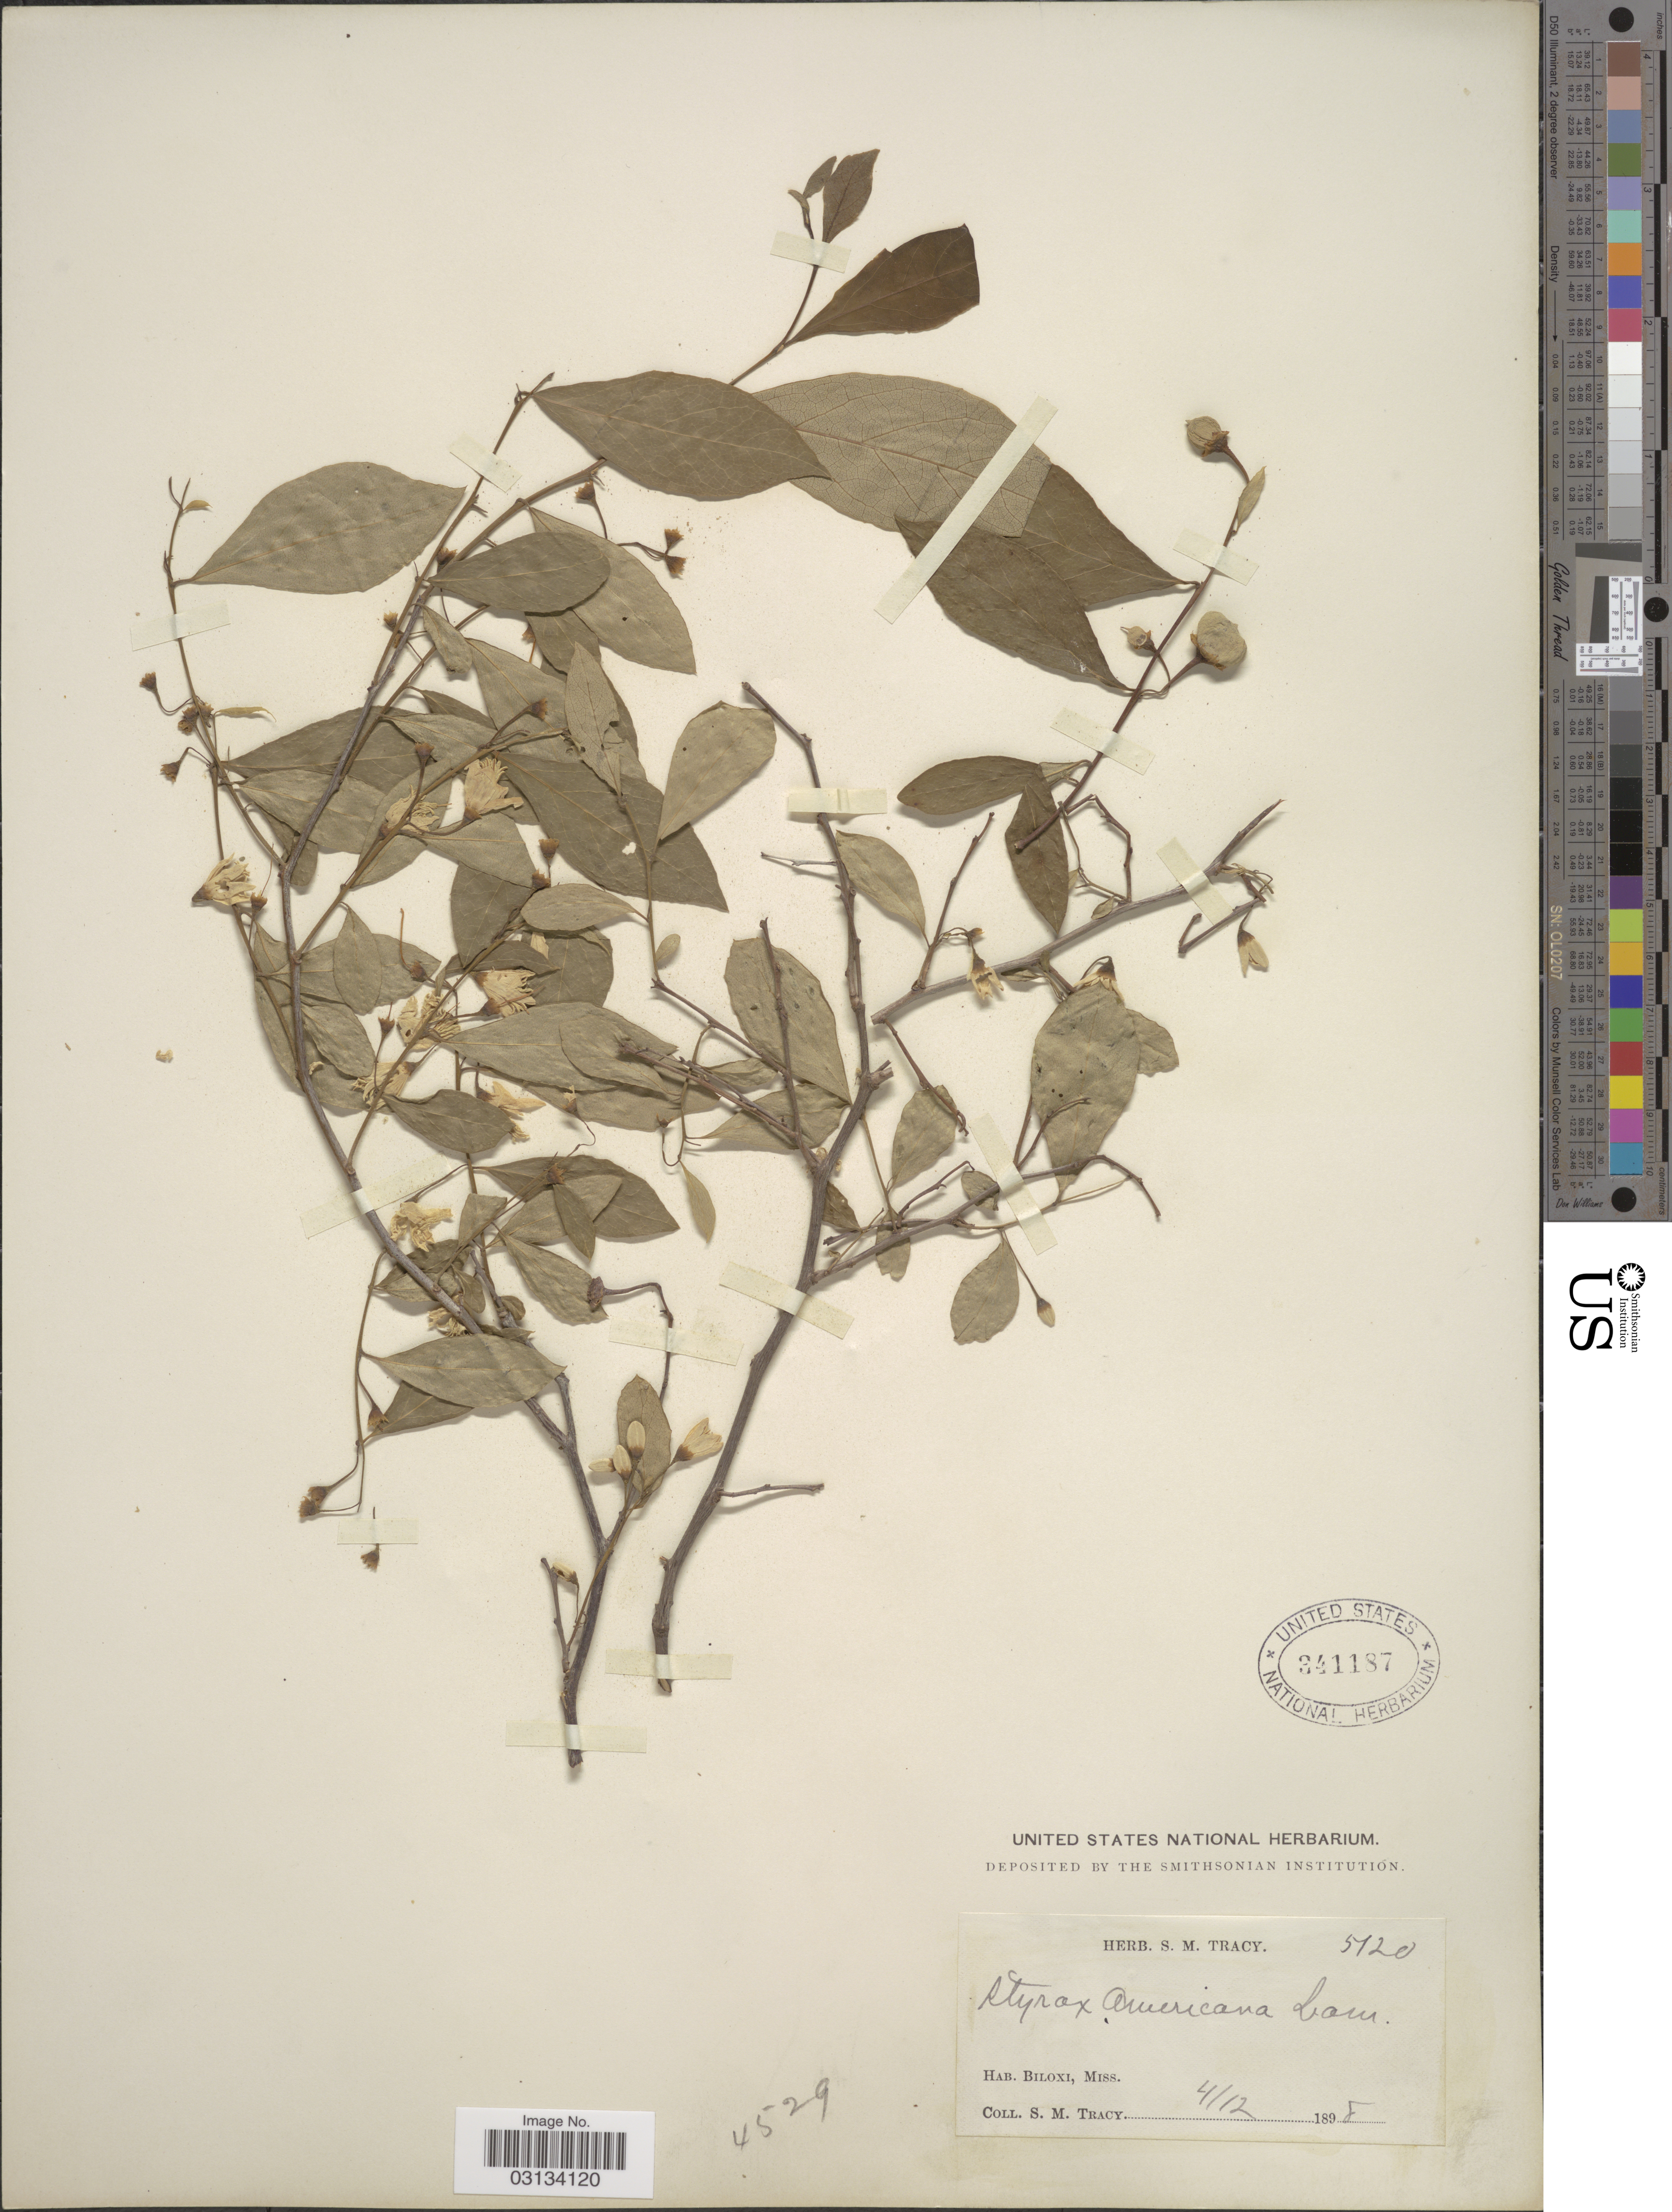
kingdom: Plantae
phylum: Tracheophyta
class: Magnoliopsida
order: Ericales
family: Styracaceae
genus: Styrax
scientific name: Styrax americanus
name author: Lam.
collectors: S. M. Tracy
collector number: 5120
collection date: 1898-04-12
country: United States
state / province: Mississippi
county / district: Harrison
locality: Biloxi, Miss.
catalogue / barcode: US 341187